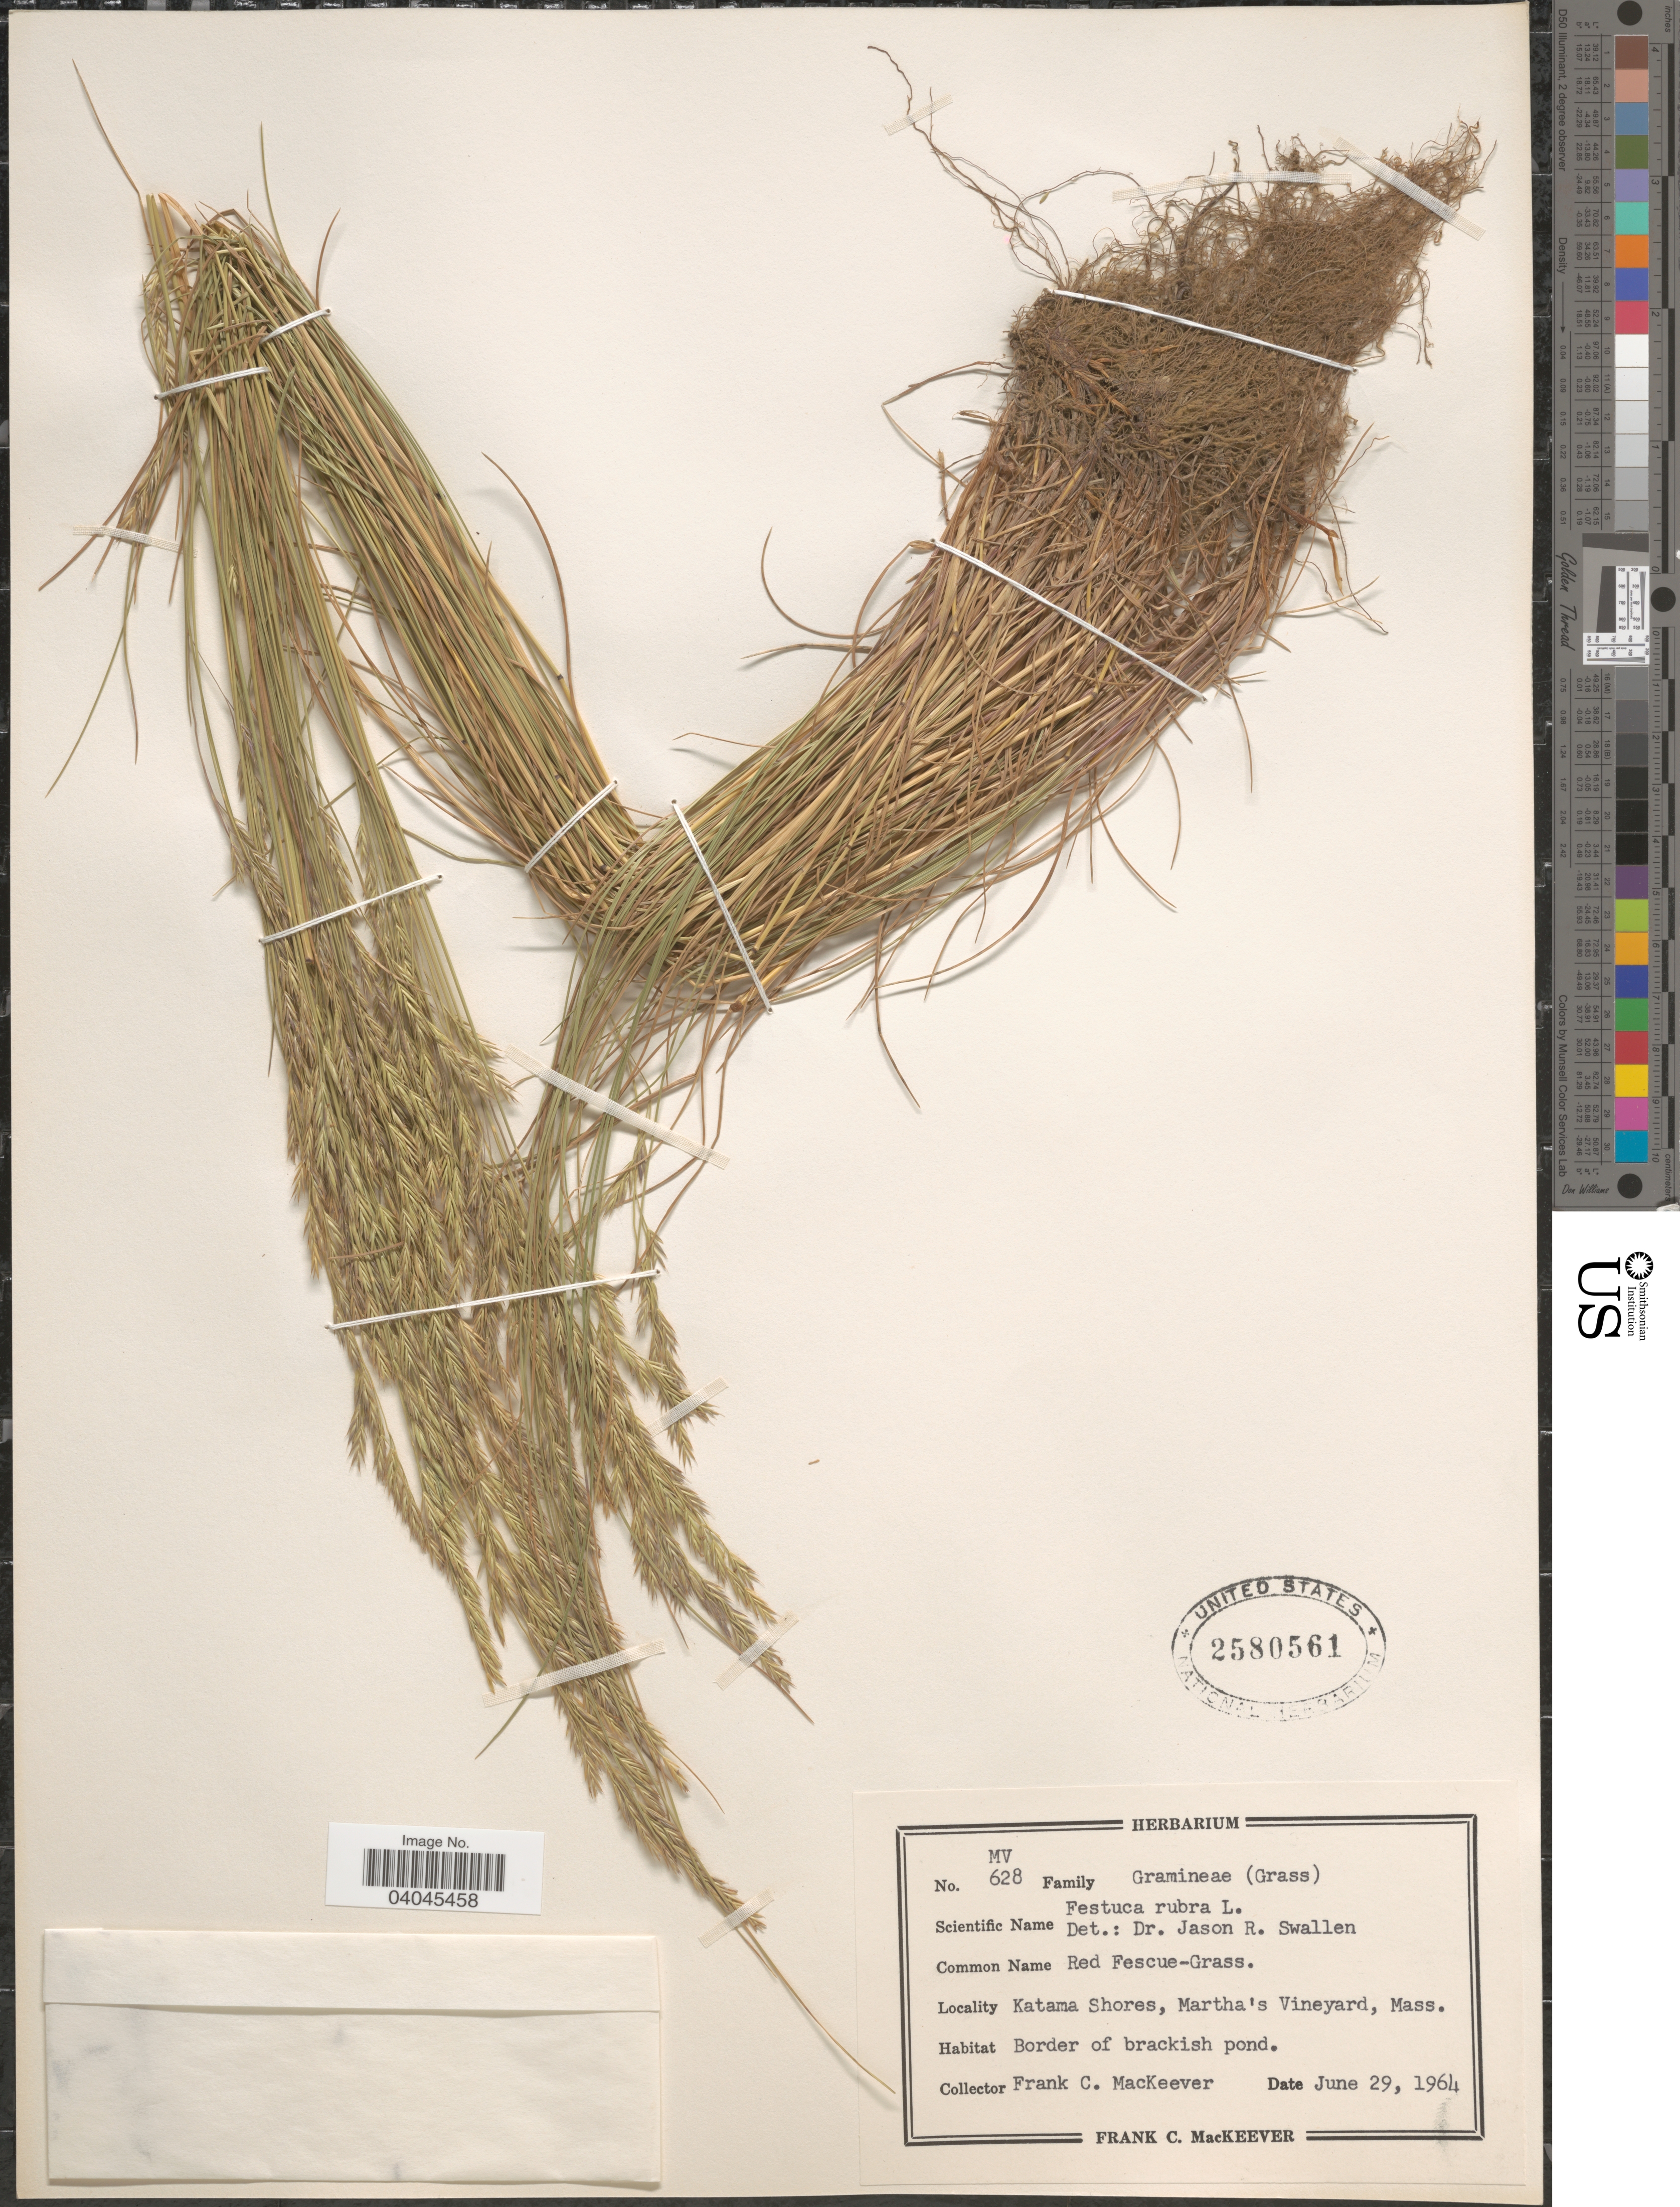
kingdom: Plantae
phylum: Tracheophyta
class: Liliopsida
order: Poales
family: Poaceae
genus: Festuca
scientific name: Festuca rubra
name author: L.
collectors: F. C. MacKeever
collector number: MV628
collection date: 1964-06-29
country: United States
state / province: Massachusetts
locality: Katama Shores, Martha's Vineyard.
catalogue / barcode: US 2580561